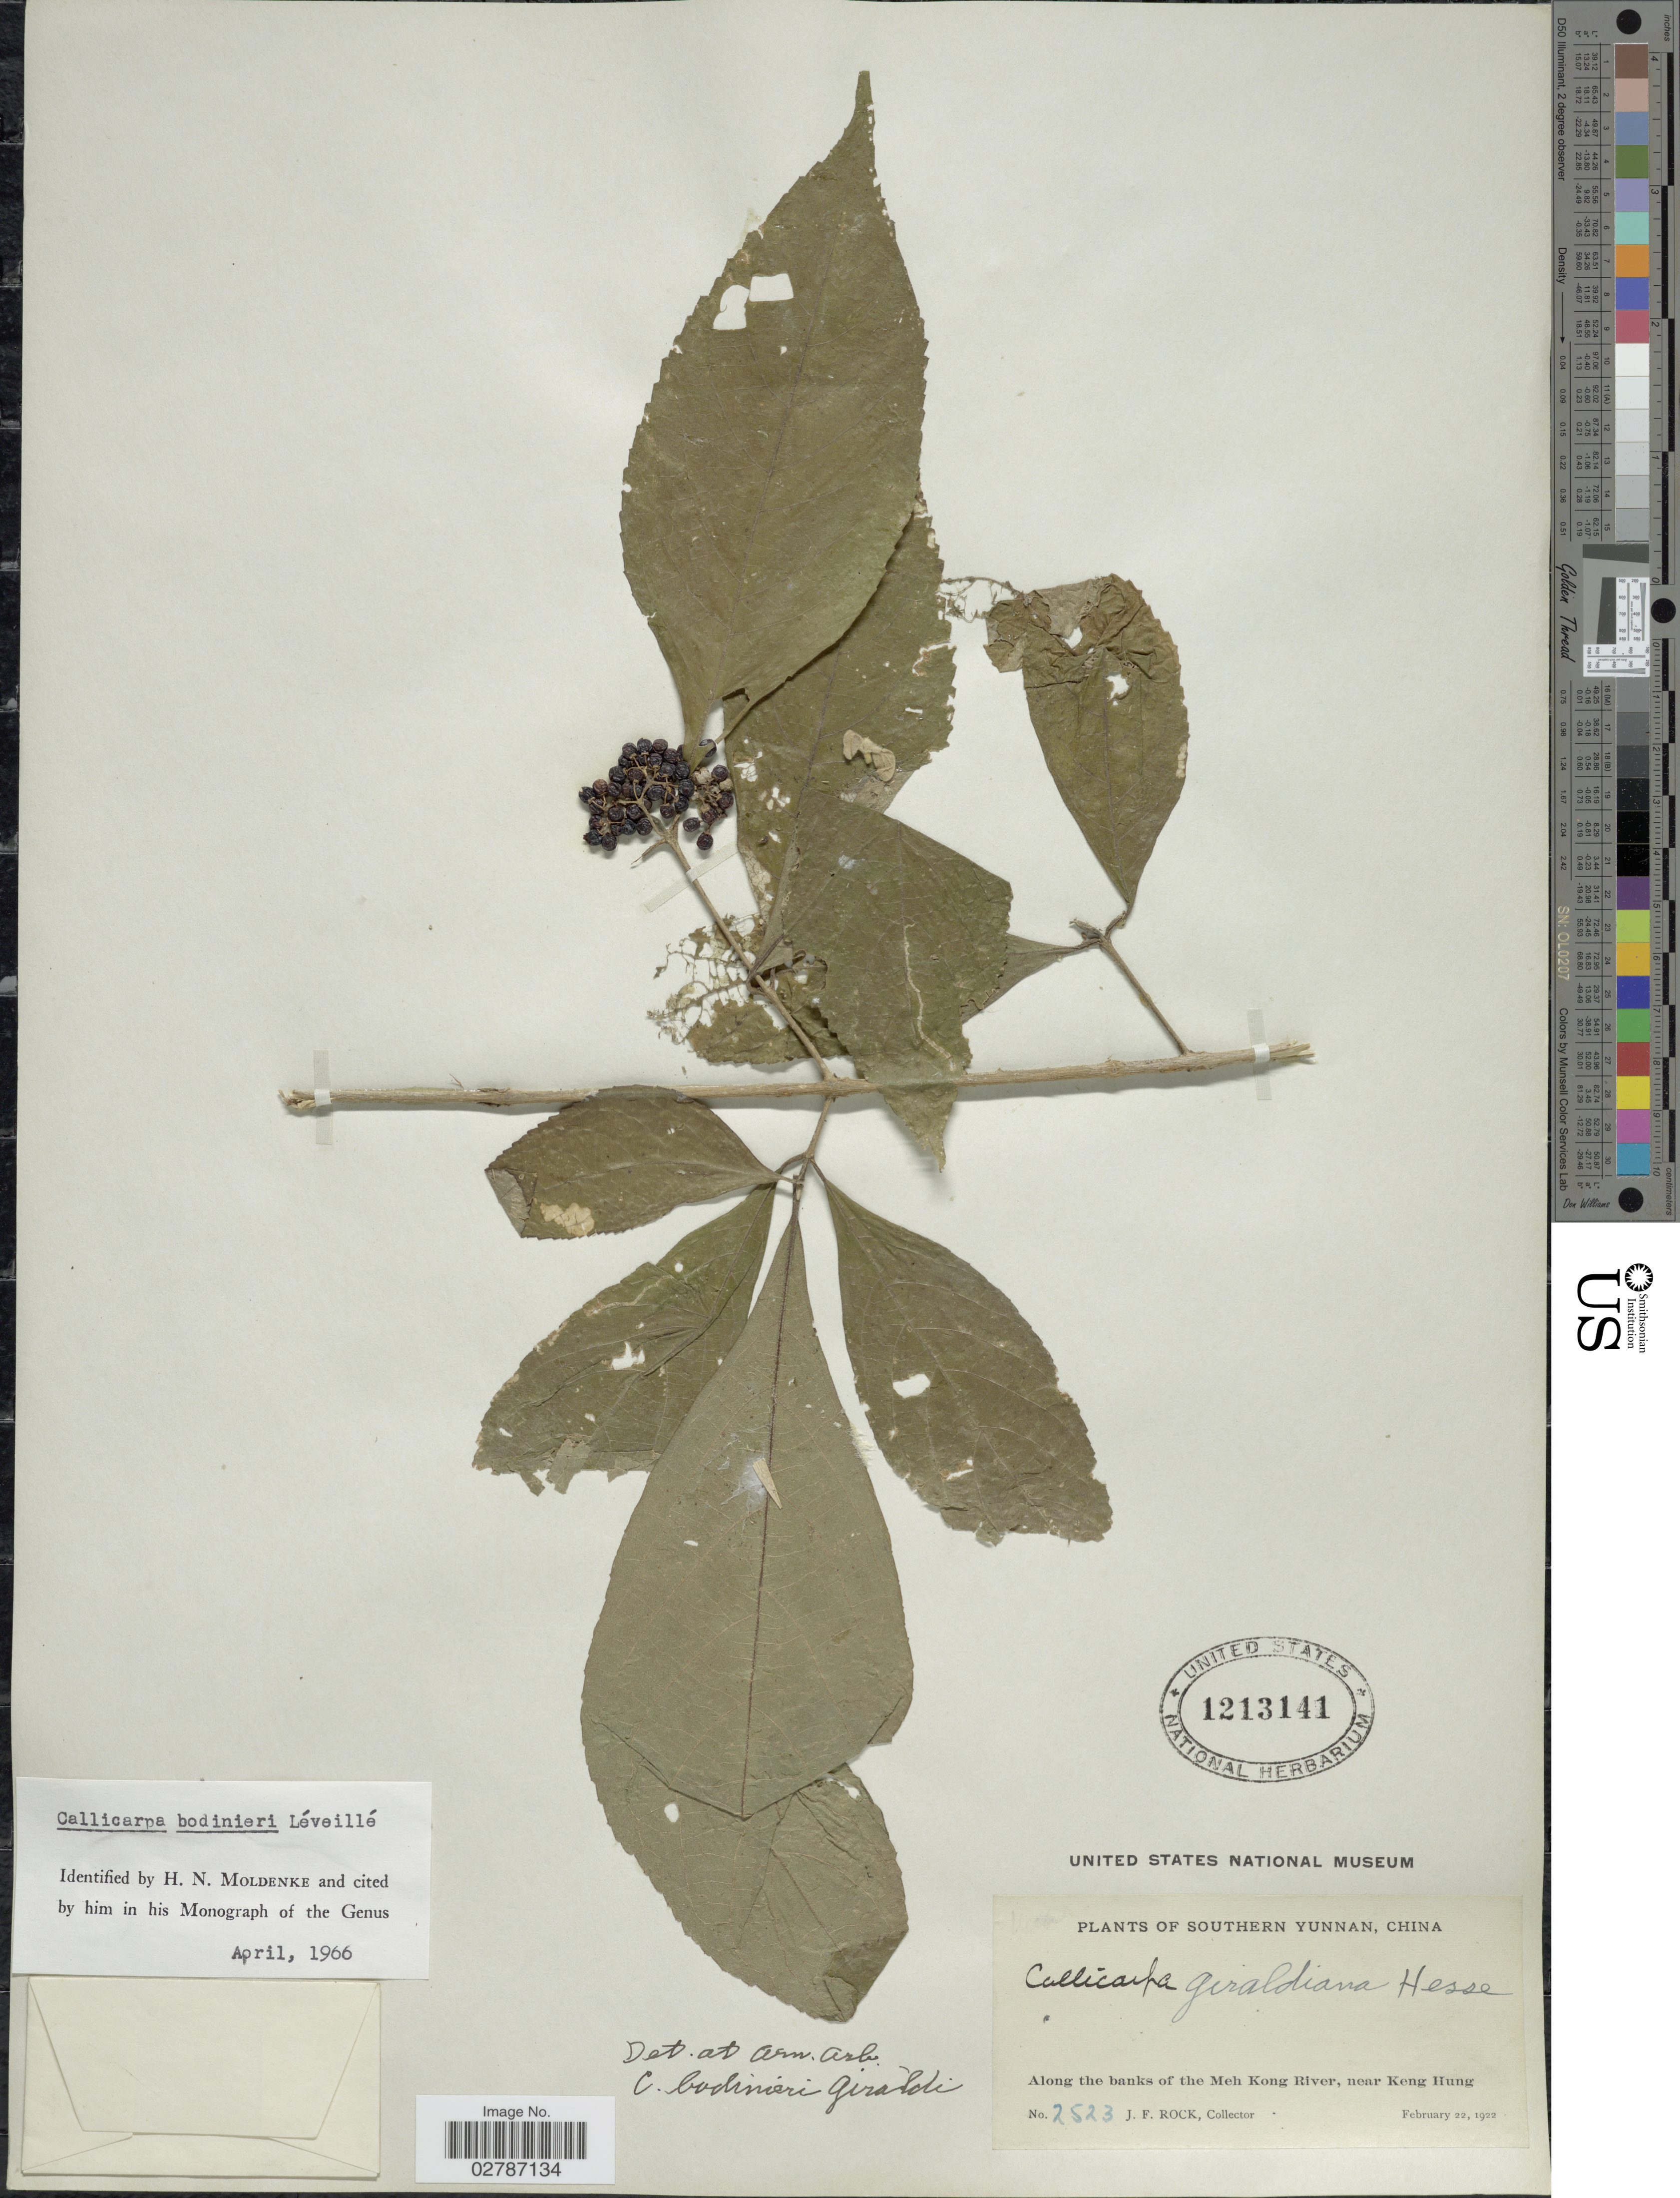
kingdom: Plantae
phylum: Tracheophyta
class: Magnoliopsida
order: Lamiales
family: Lamiaceae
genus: Callicarpa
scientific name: Callicarpa bodinieri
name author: H. Lév.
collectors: J. Rock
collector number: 2523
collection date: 1922-02-22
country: China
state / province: Yunnan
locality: Southern Yunnan. Along the banks of the Meh Kong River, near Keng Hung.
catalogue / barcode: US 1213141